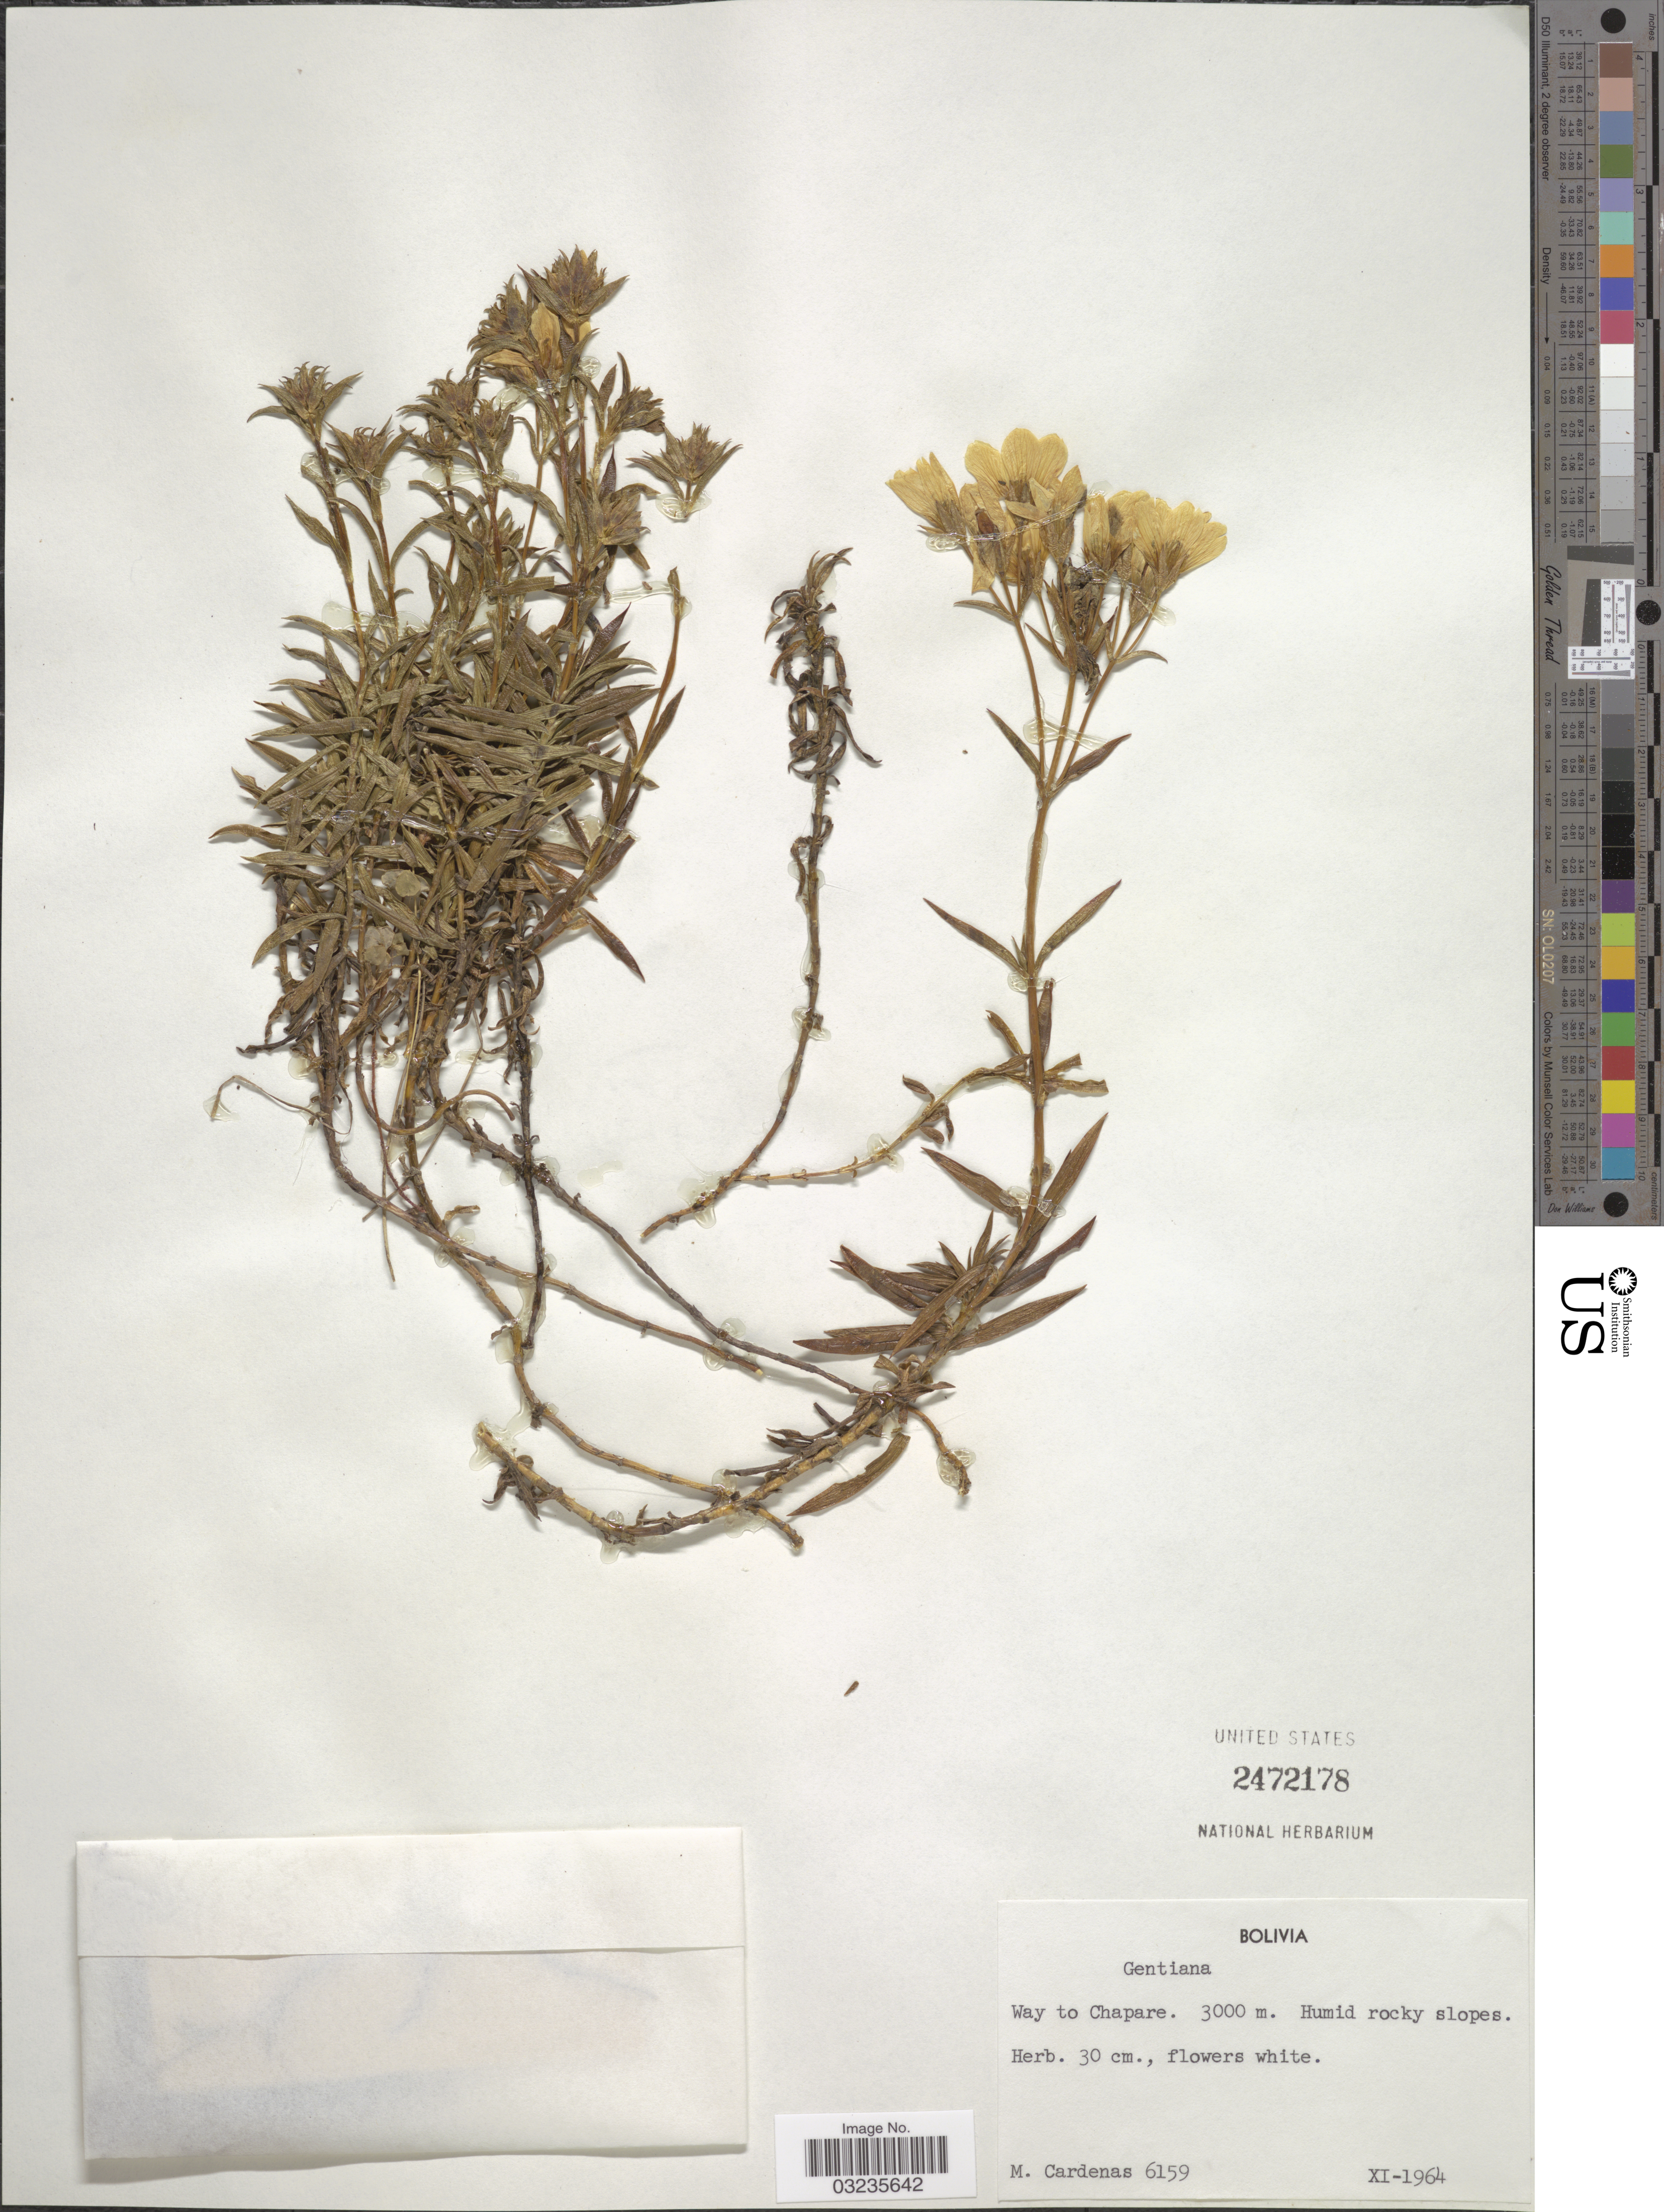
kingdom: Plantae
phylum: Tracheophyta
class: Magnoliopsida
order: Gentianales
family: Gentianaceae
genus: Gentiana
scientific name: Gentiana sp.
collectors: M. Cárdenas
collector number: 6159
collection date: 1964-11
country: Bolivia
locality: Way to Chapare.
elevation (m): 3000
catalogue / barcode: US 2472178